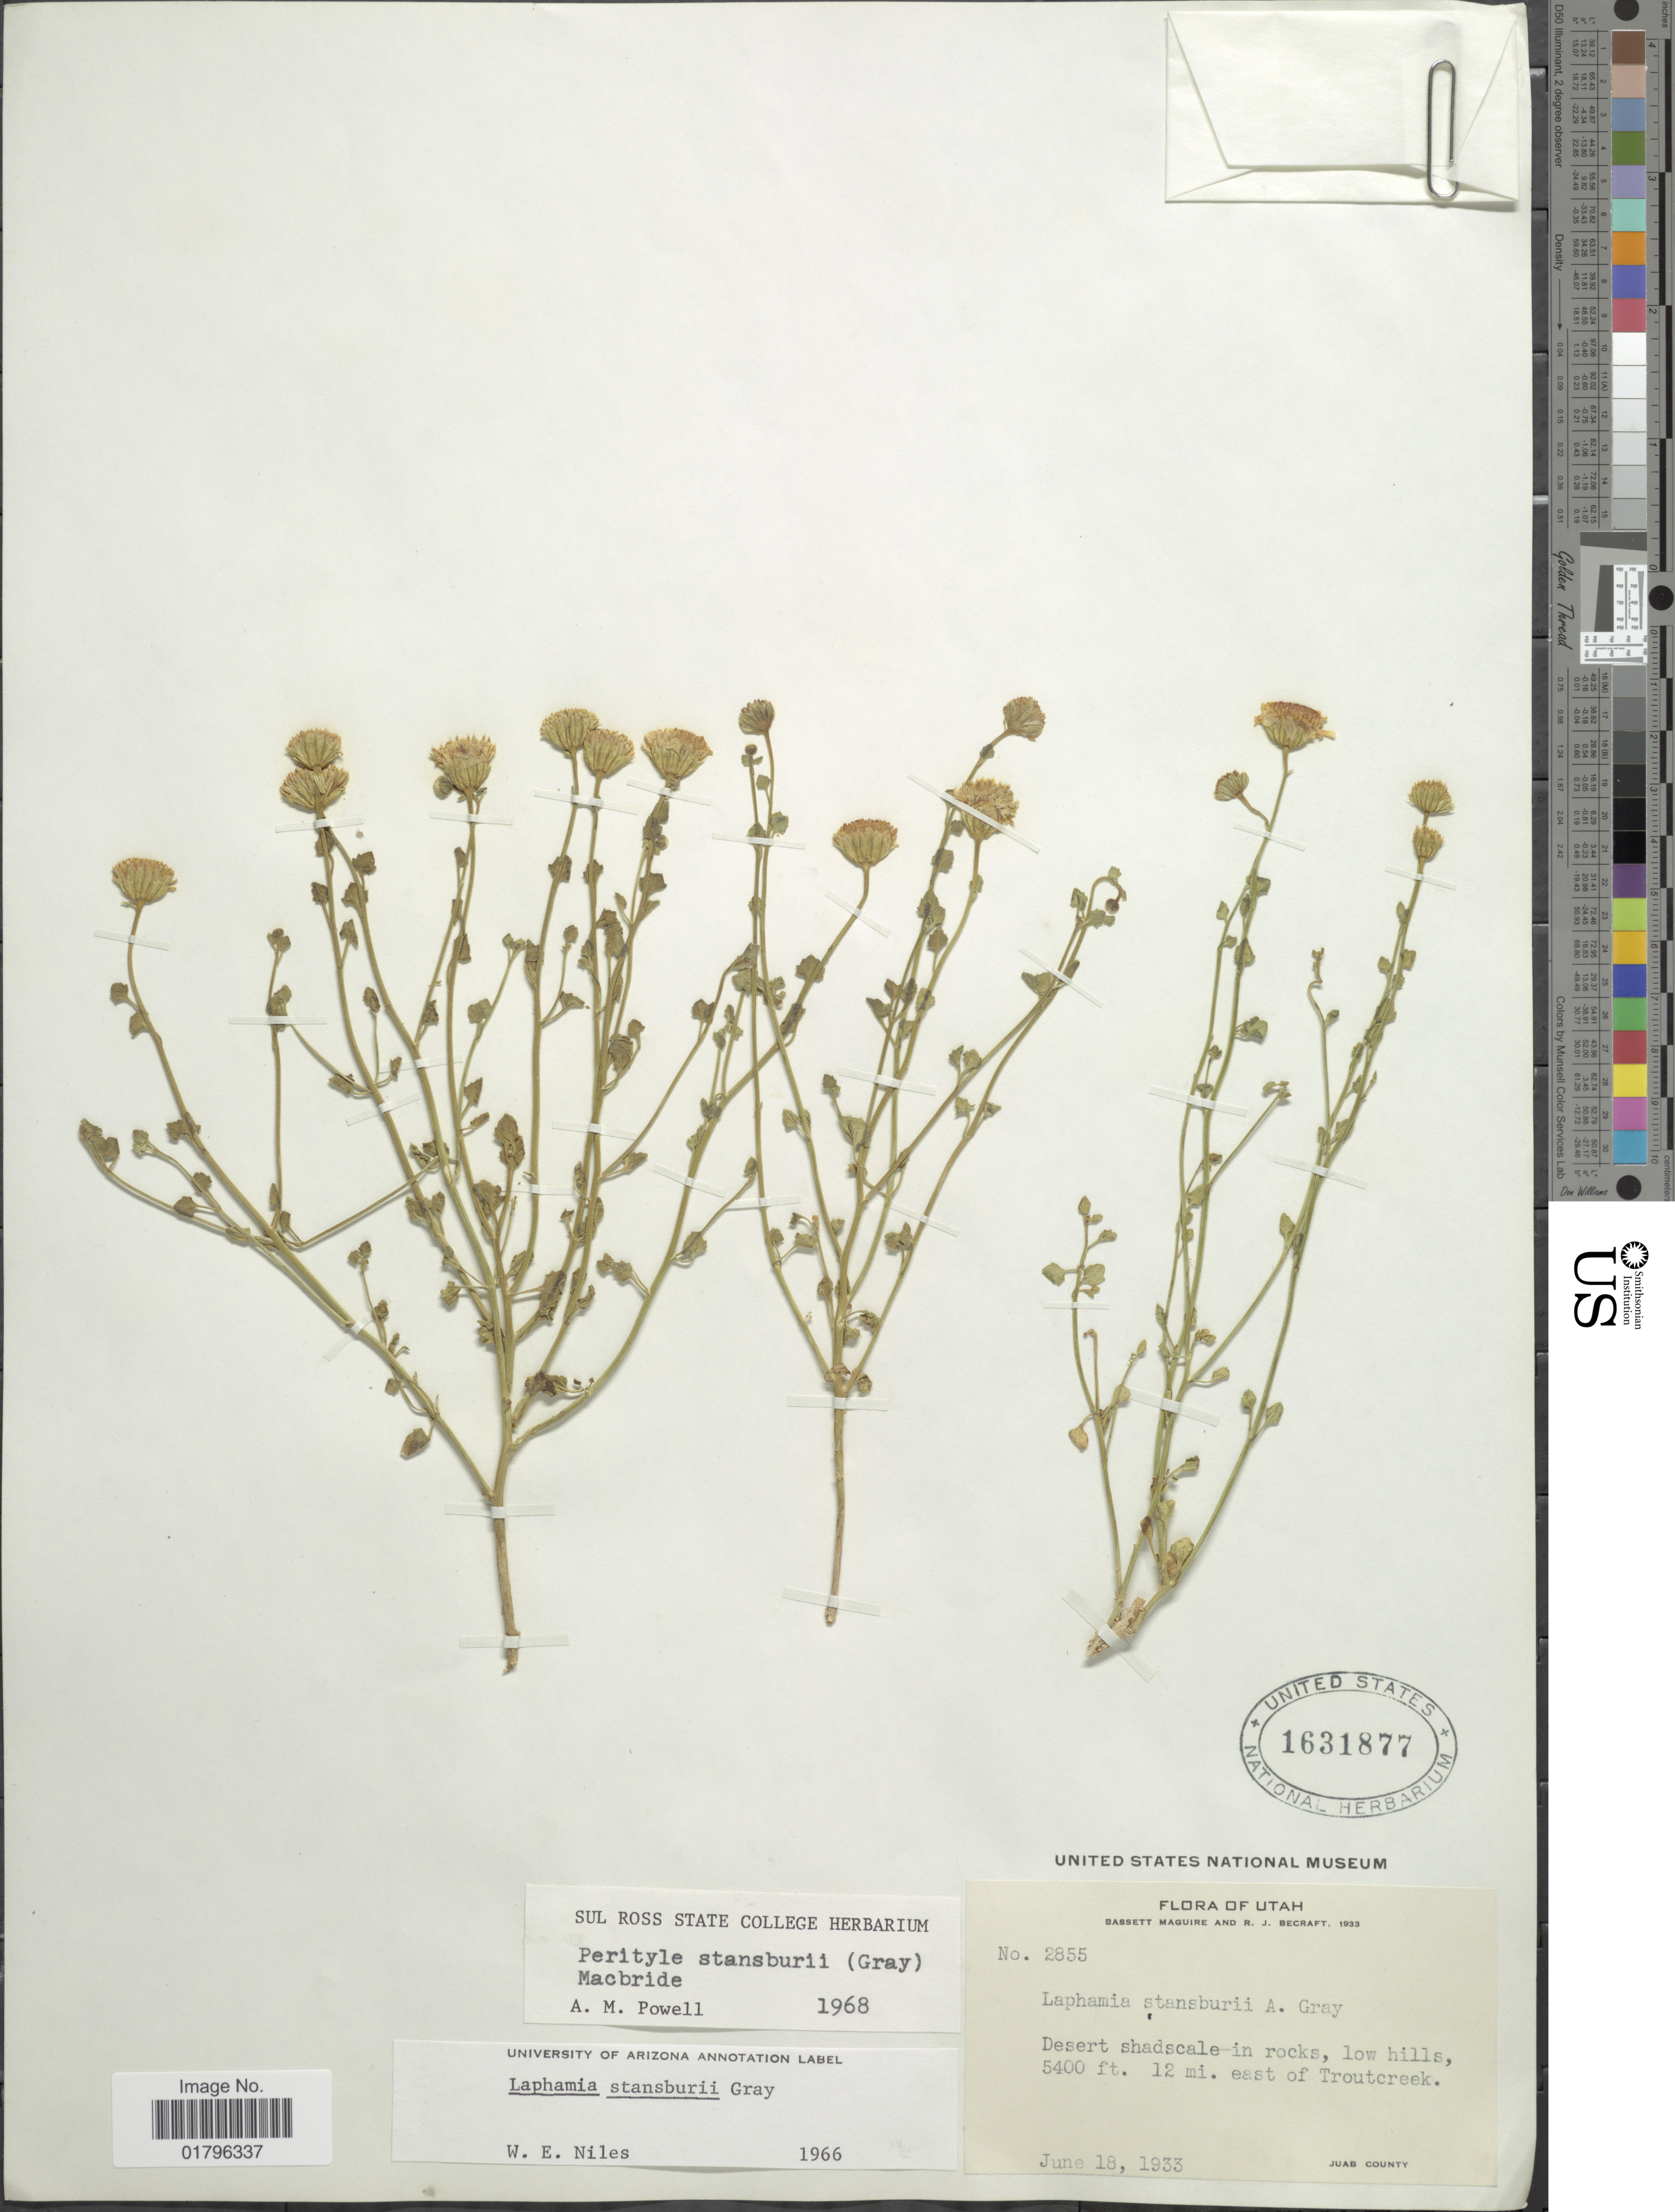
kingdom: Plantae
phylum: Tracheophyta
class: Magnoliopsida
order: Asterales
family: Asteraceae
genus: Perityle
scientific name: Perityle stansburyi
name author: (A. Gray) J.F. Macbr.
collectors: B. Maguire & R. Becraft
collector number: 2855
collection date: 1933-06-18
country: United States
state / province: Utah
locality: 12 mi east of Troutcreek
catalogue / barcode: US 1631877